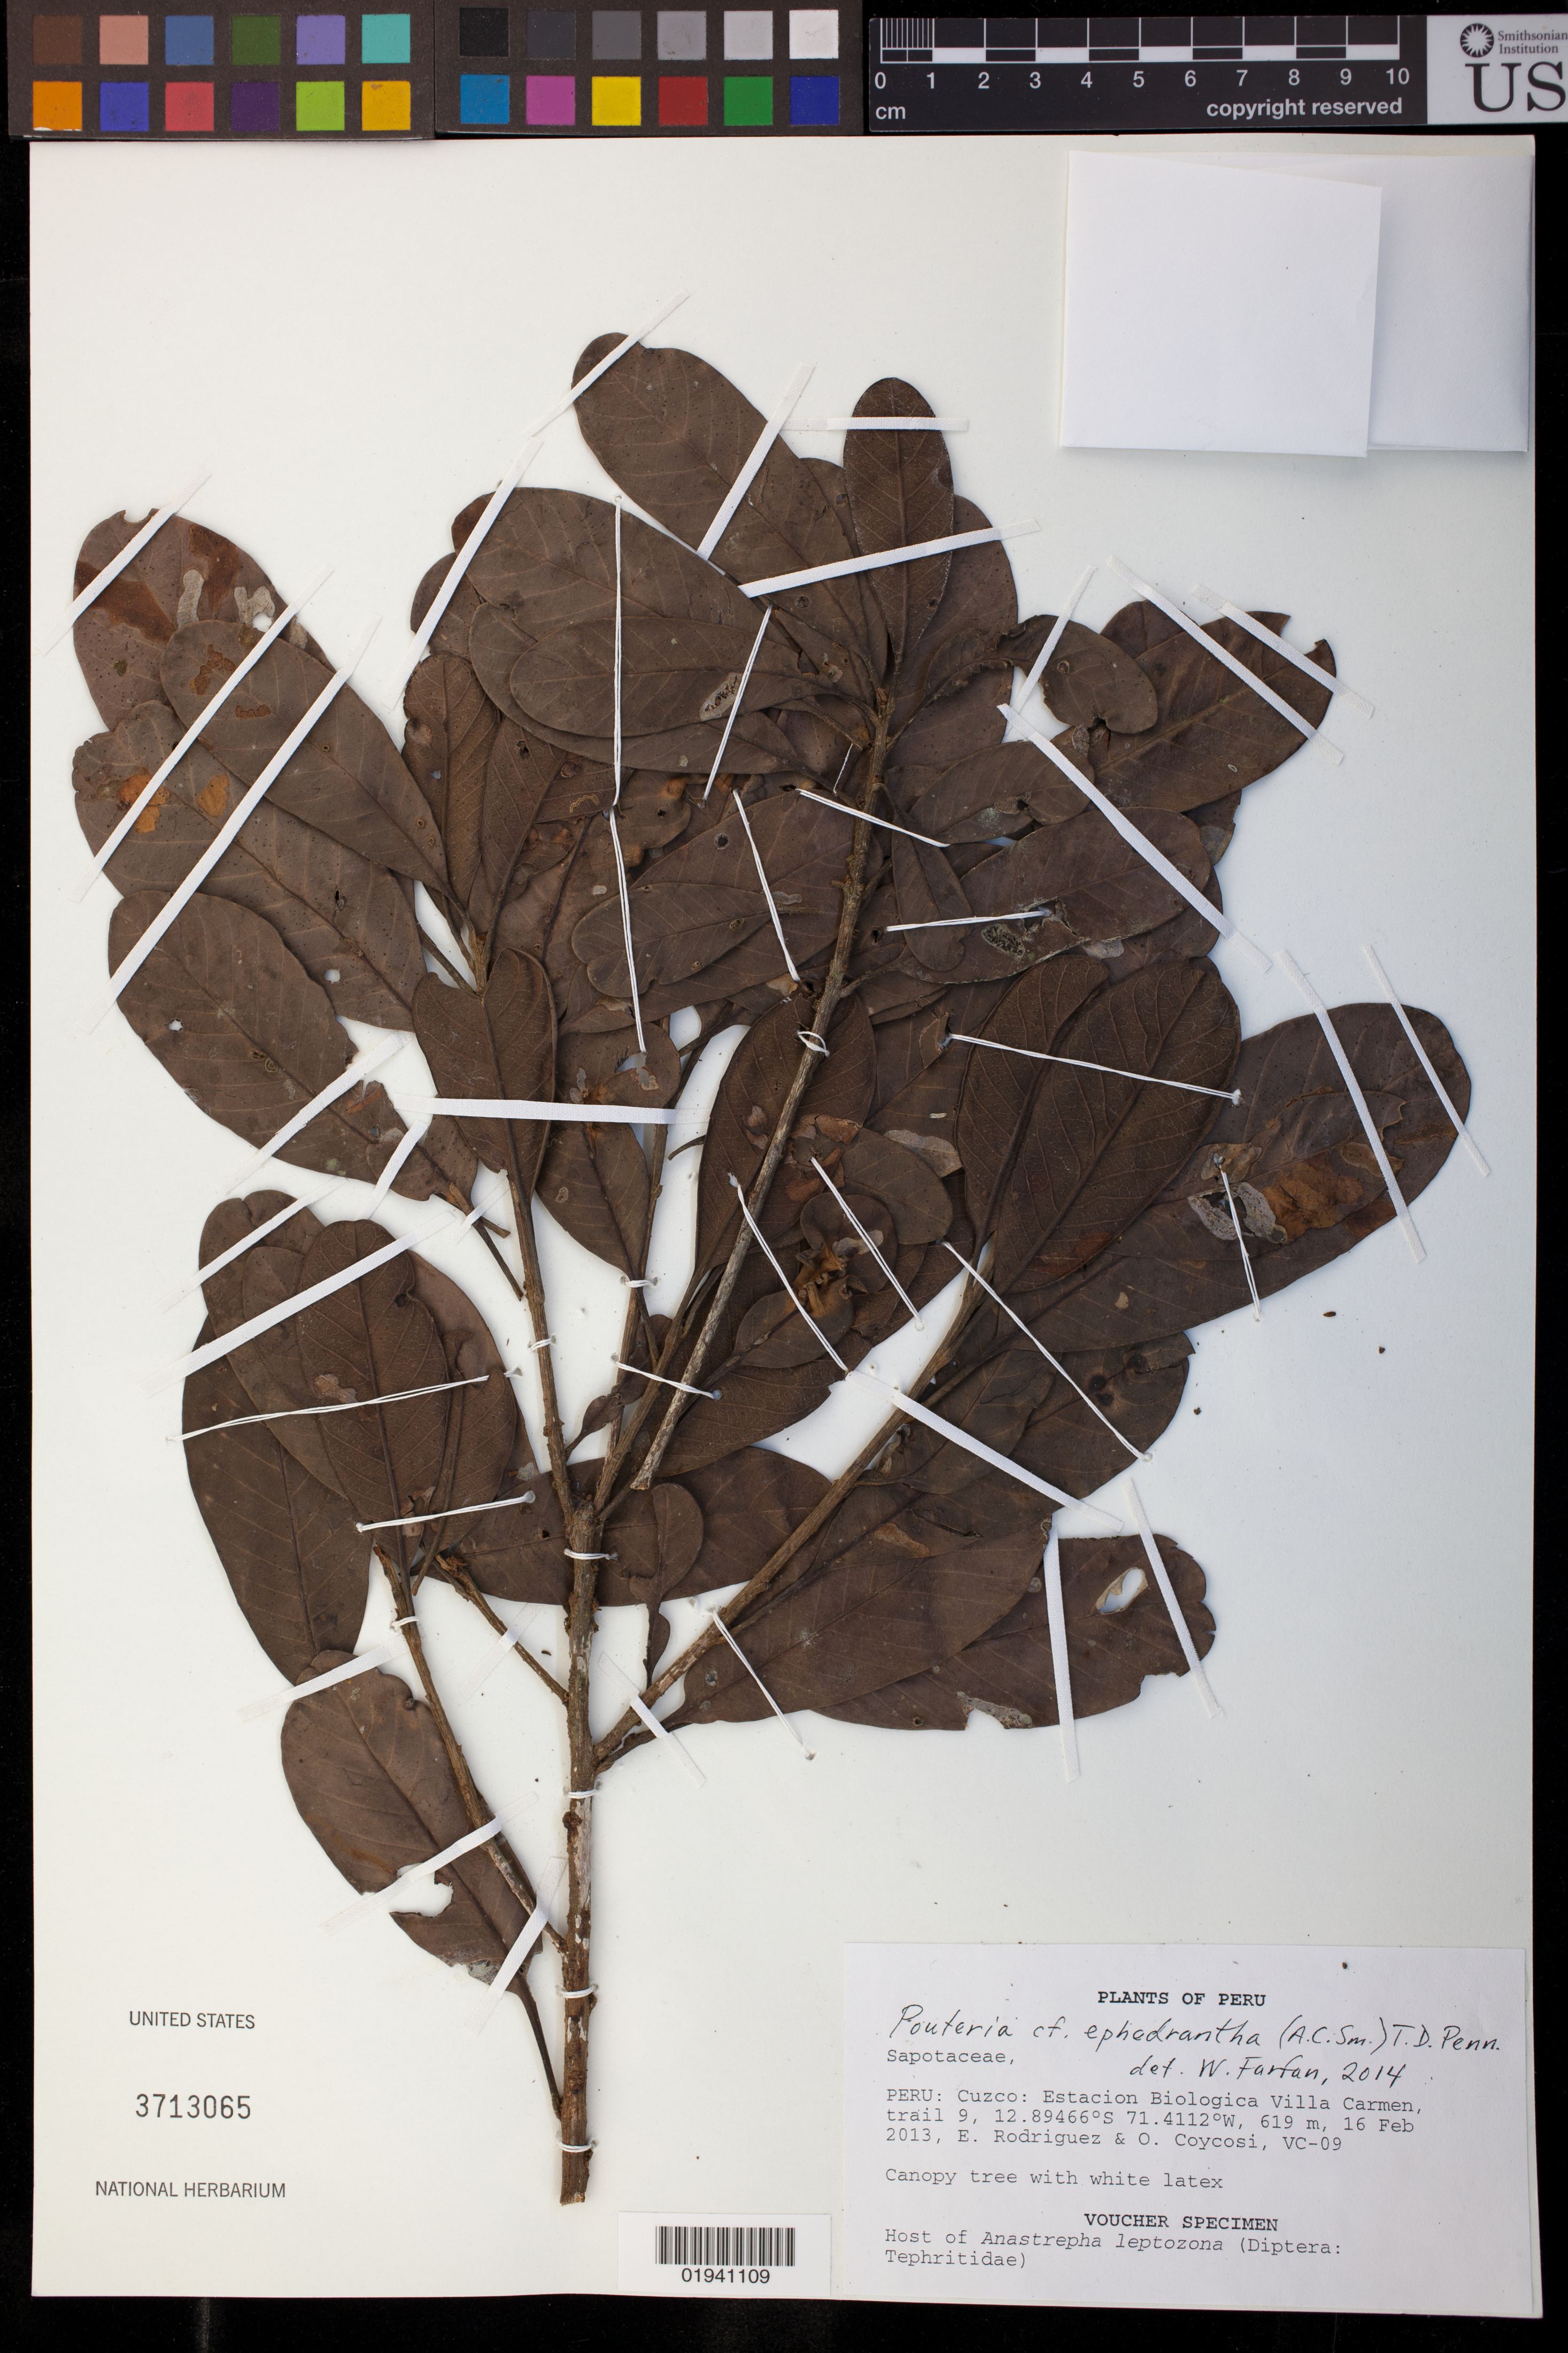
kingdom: Plantae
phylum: Tracheophyta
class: Magnoliopsida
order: Ericales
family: Sapotaceae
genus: Pouteria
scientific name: Pouteria ephedrantha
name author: (A.C. Sm.) T.D. Penn.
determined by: Farfán, W.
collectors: E. Rodriguez & O. Coycosi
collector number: VC-09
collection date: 2013-02-16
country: Peru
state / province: Cusco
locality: Estacion Biologica Villa Carmen, trail 9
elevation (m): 619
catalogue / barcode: US 3713065